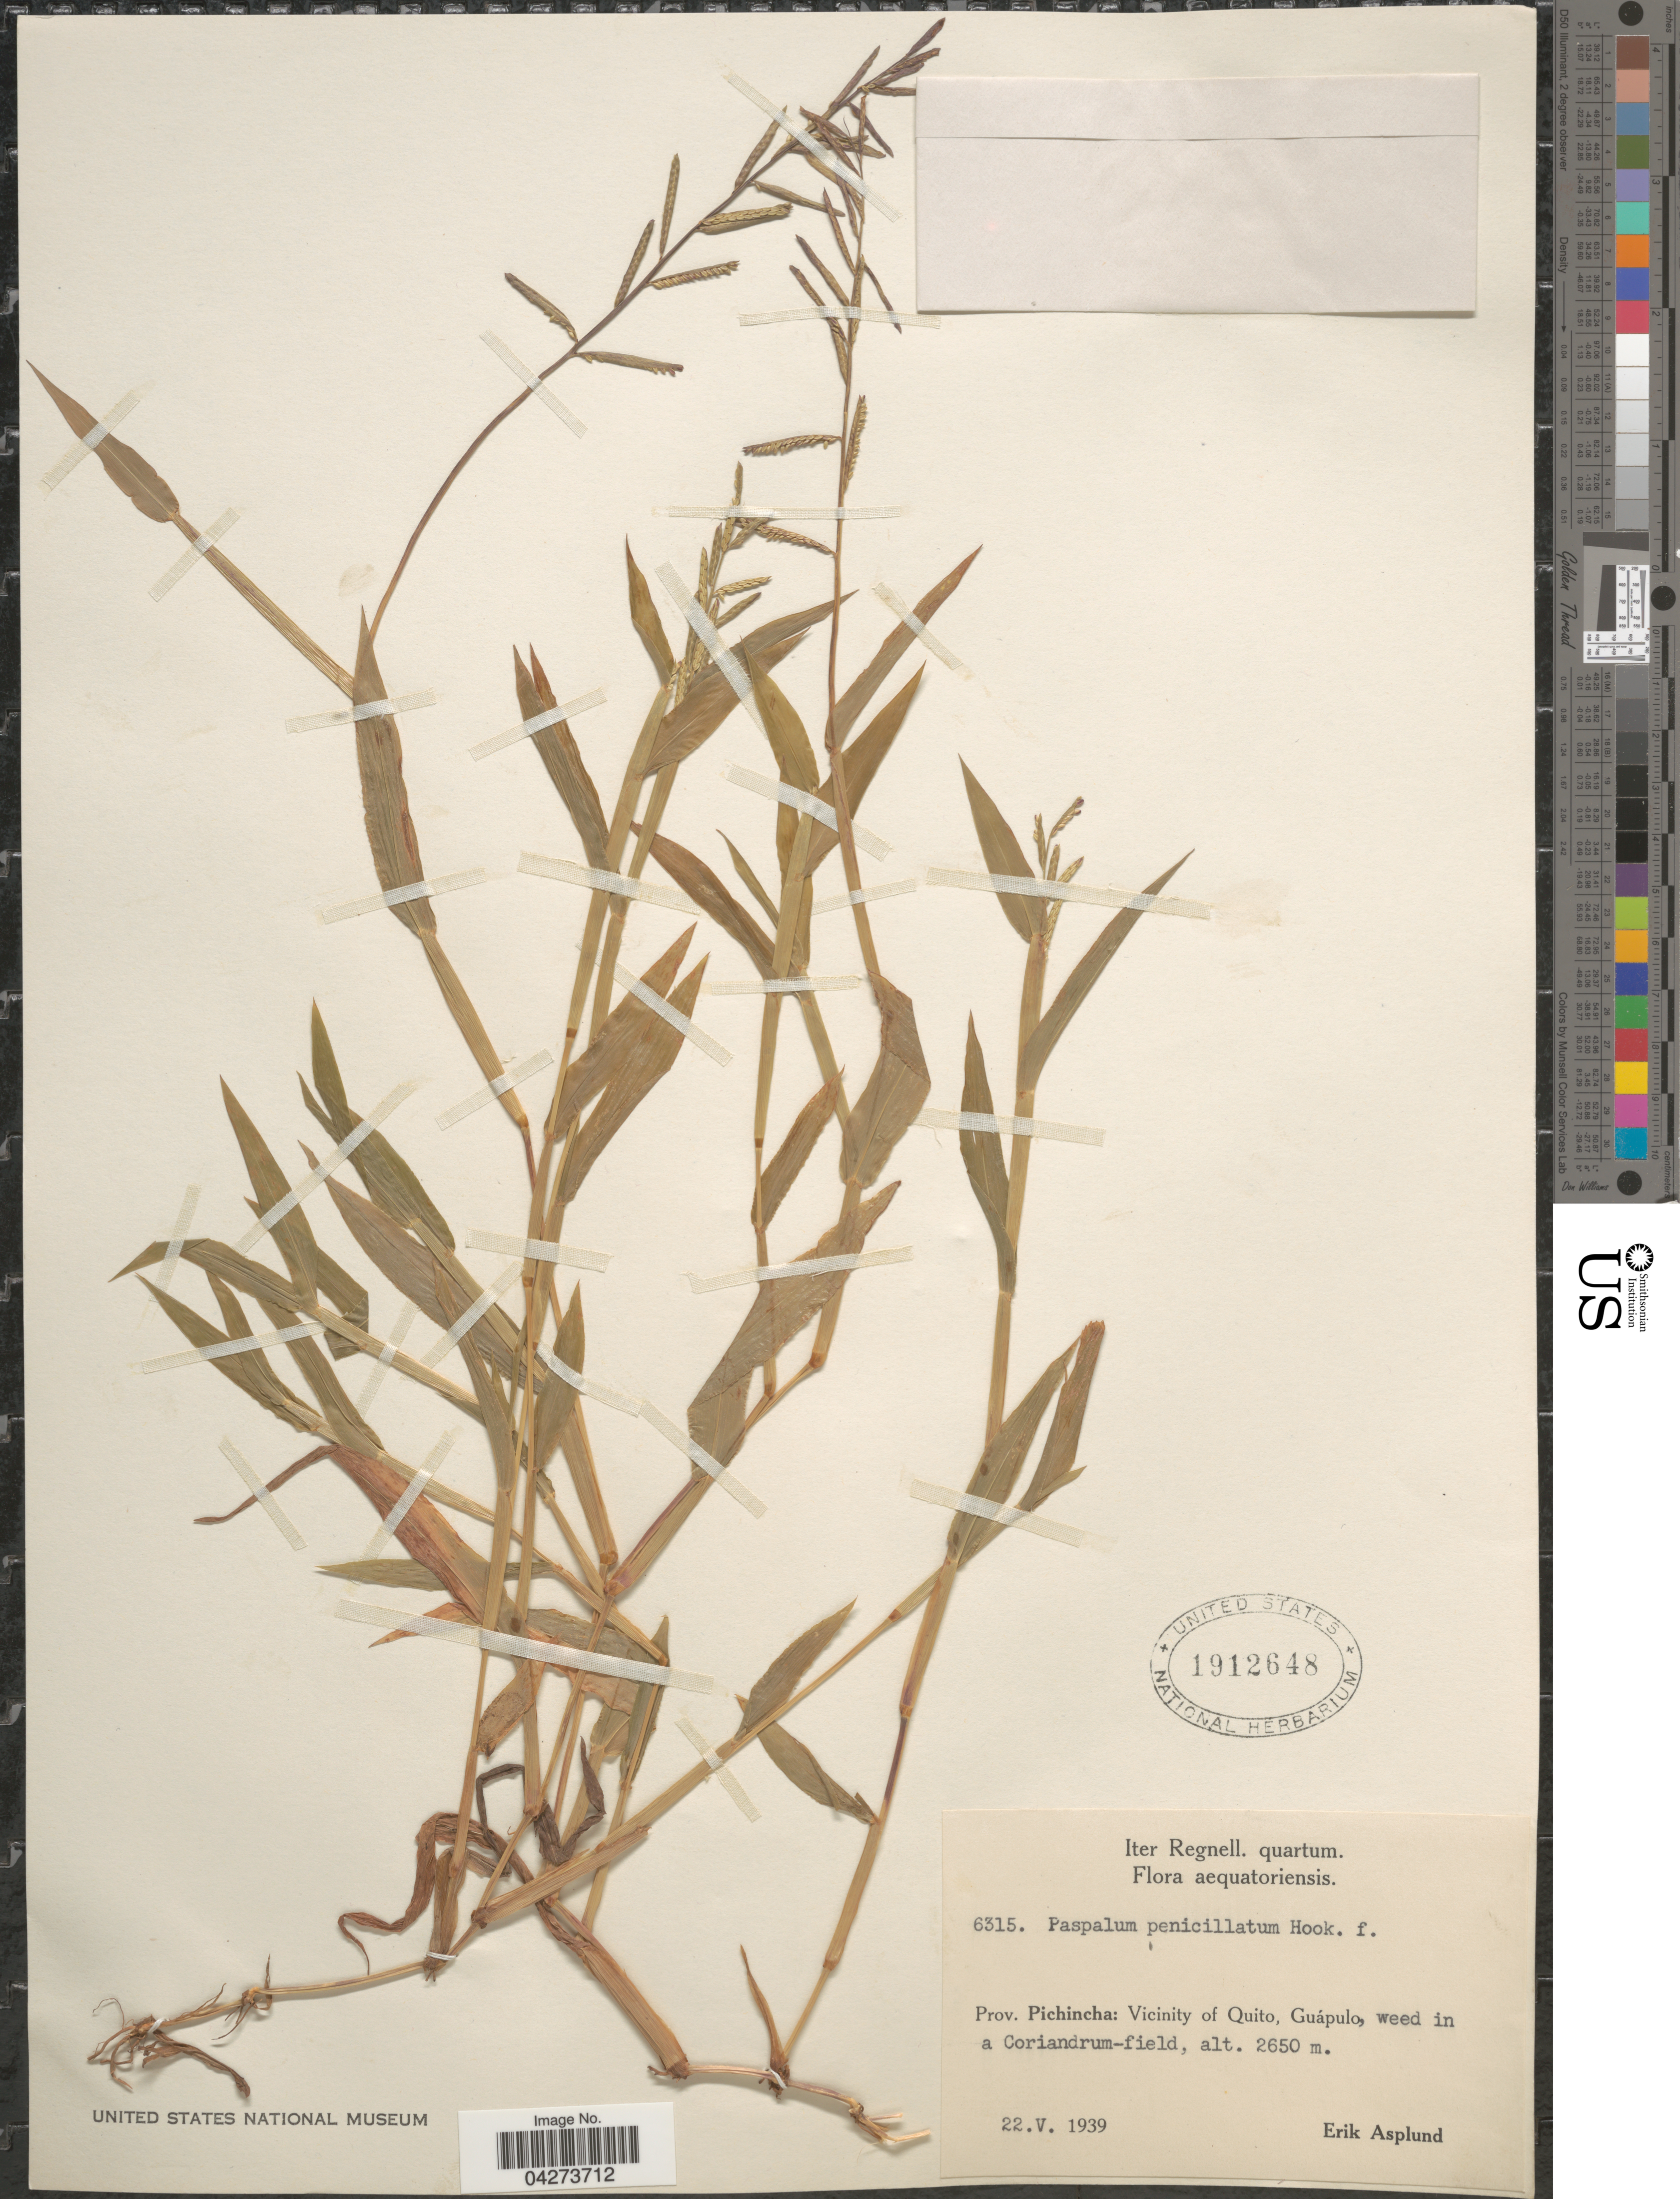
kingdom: Plantae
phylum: Tracheophyta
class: Liliopsida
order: Poales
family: Poaceae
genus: Paspalum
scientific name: Paspalum penicillatum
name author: Hook. f.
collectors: E. Asplund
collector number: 6315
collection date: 1939-05-22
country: Ecuador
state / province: Pichincha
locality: Iter Regnell. quartum. Prov. Pichincha: Vicinity of Quito, Guápulo.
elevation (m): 2650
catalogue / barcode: US 1912648